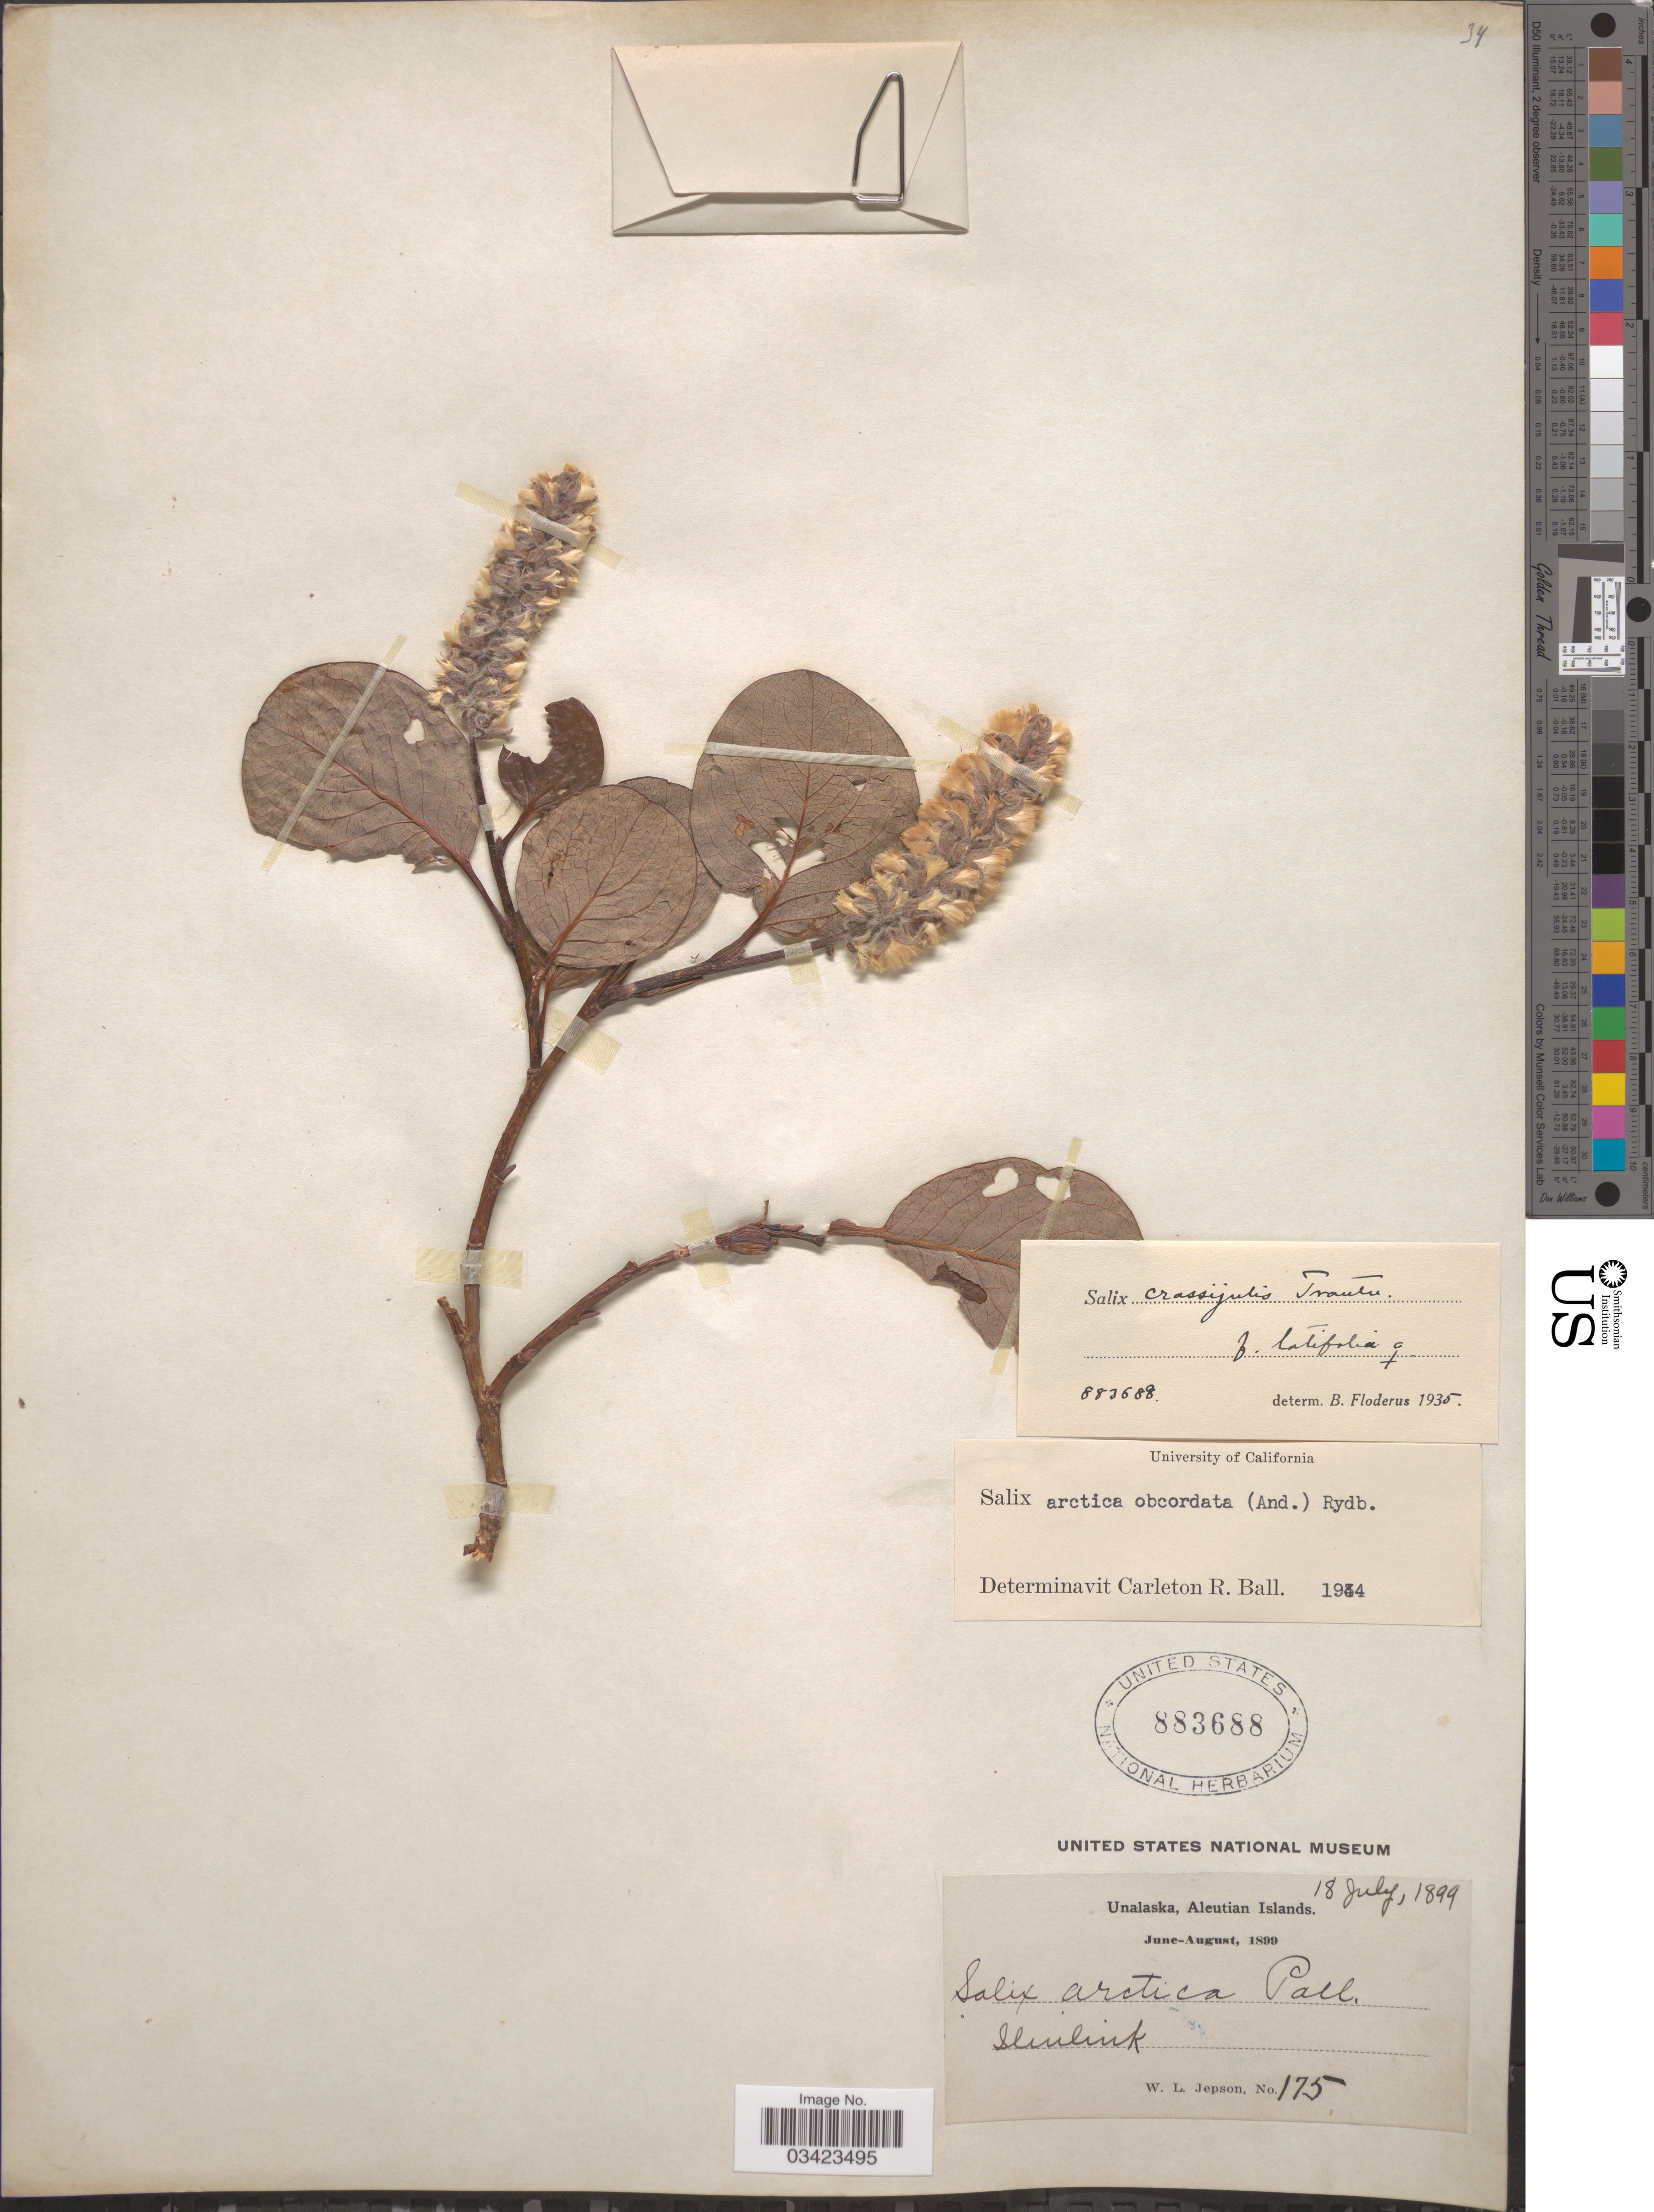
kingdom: Plantae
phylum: Tracheophyta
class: Magnoliopsida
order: Malpighiales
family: Salicaceae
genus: Salix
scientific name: Salix arctica var. araioclada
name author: (C.K. Schneid.) Raup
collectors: W. L. Jepson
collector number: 175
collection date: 1899-07-18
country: United States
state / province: Alaska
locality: Unalaska, Aleutian Islands. Iliuliuk.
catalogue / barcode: US 883688